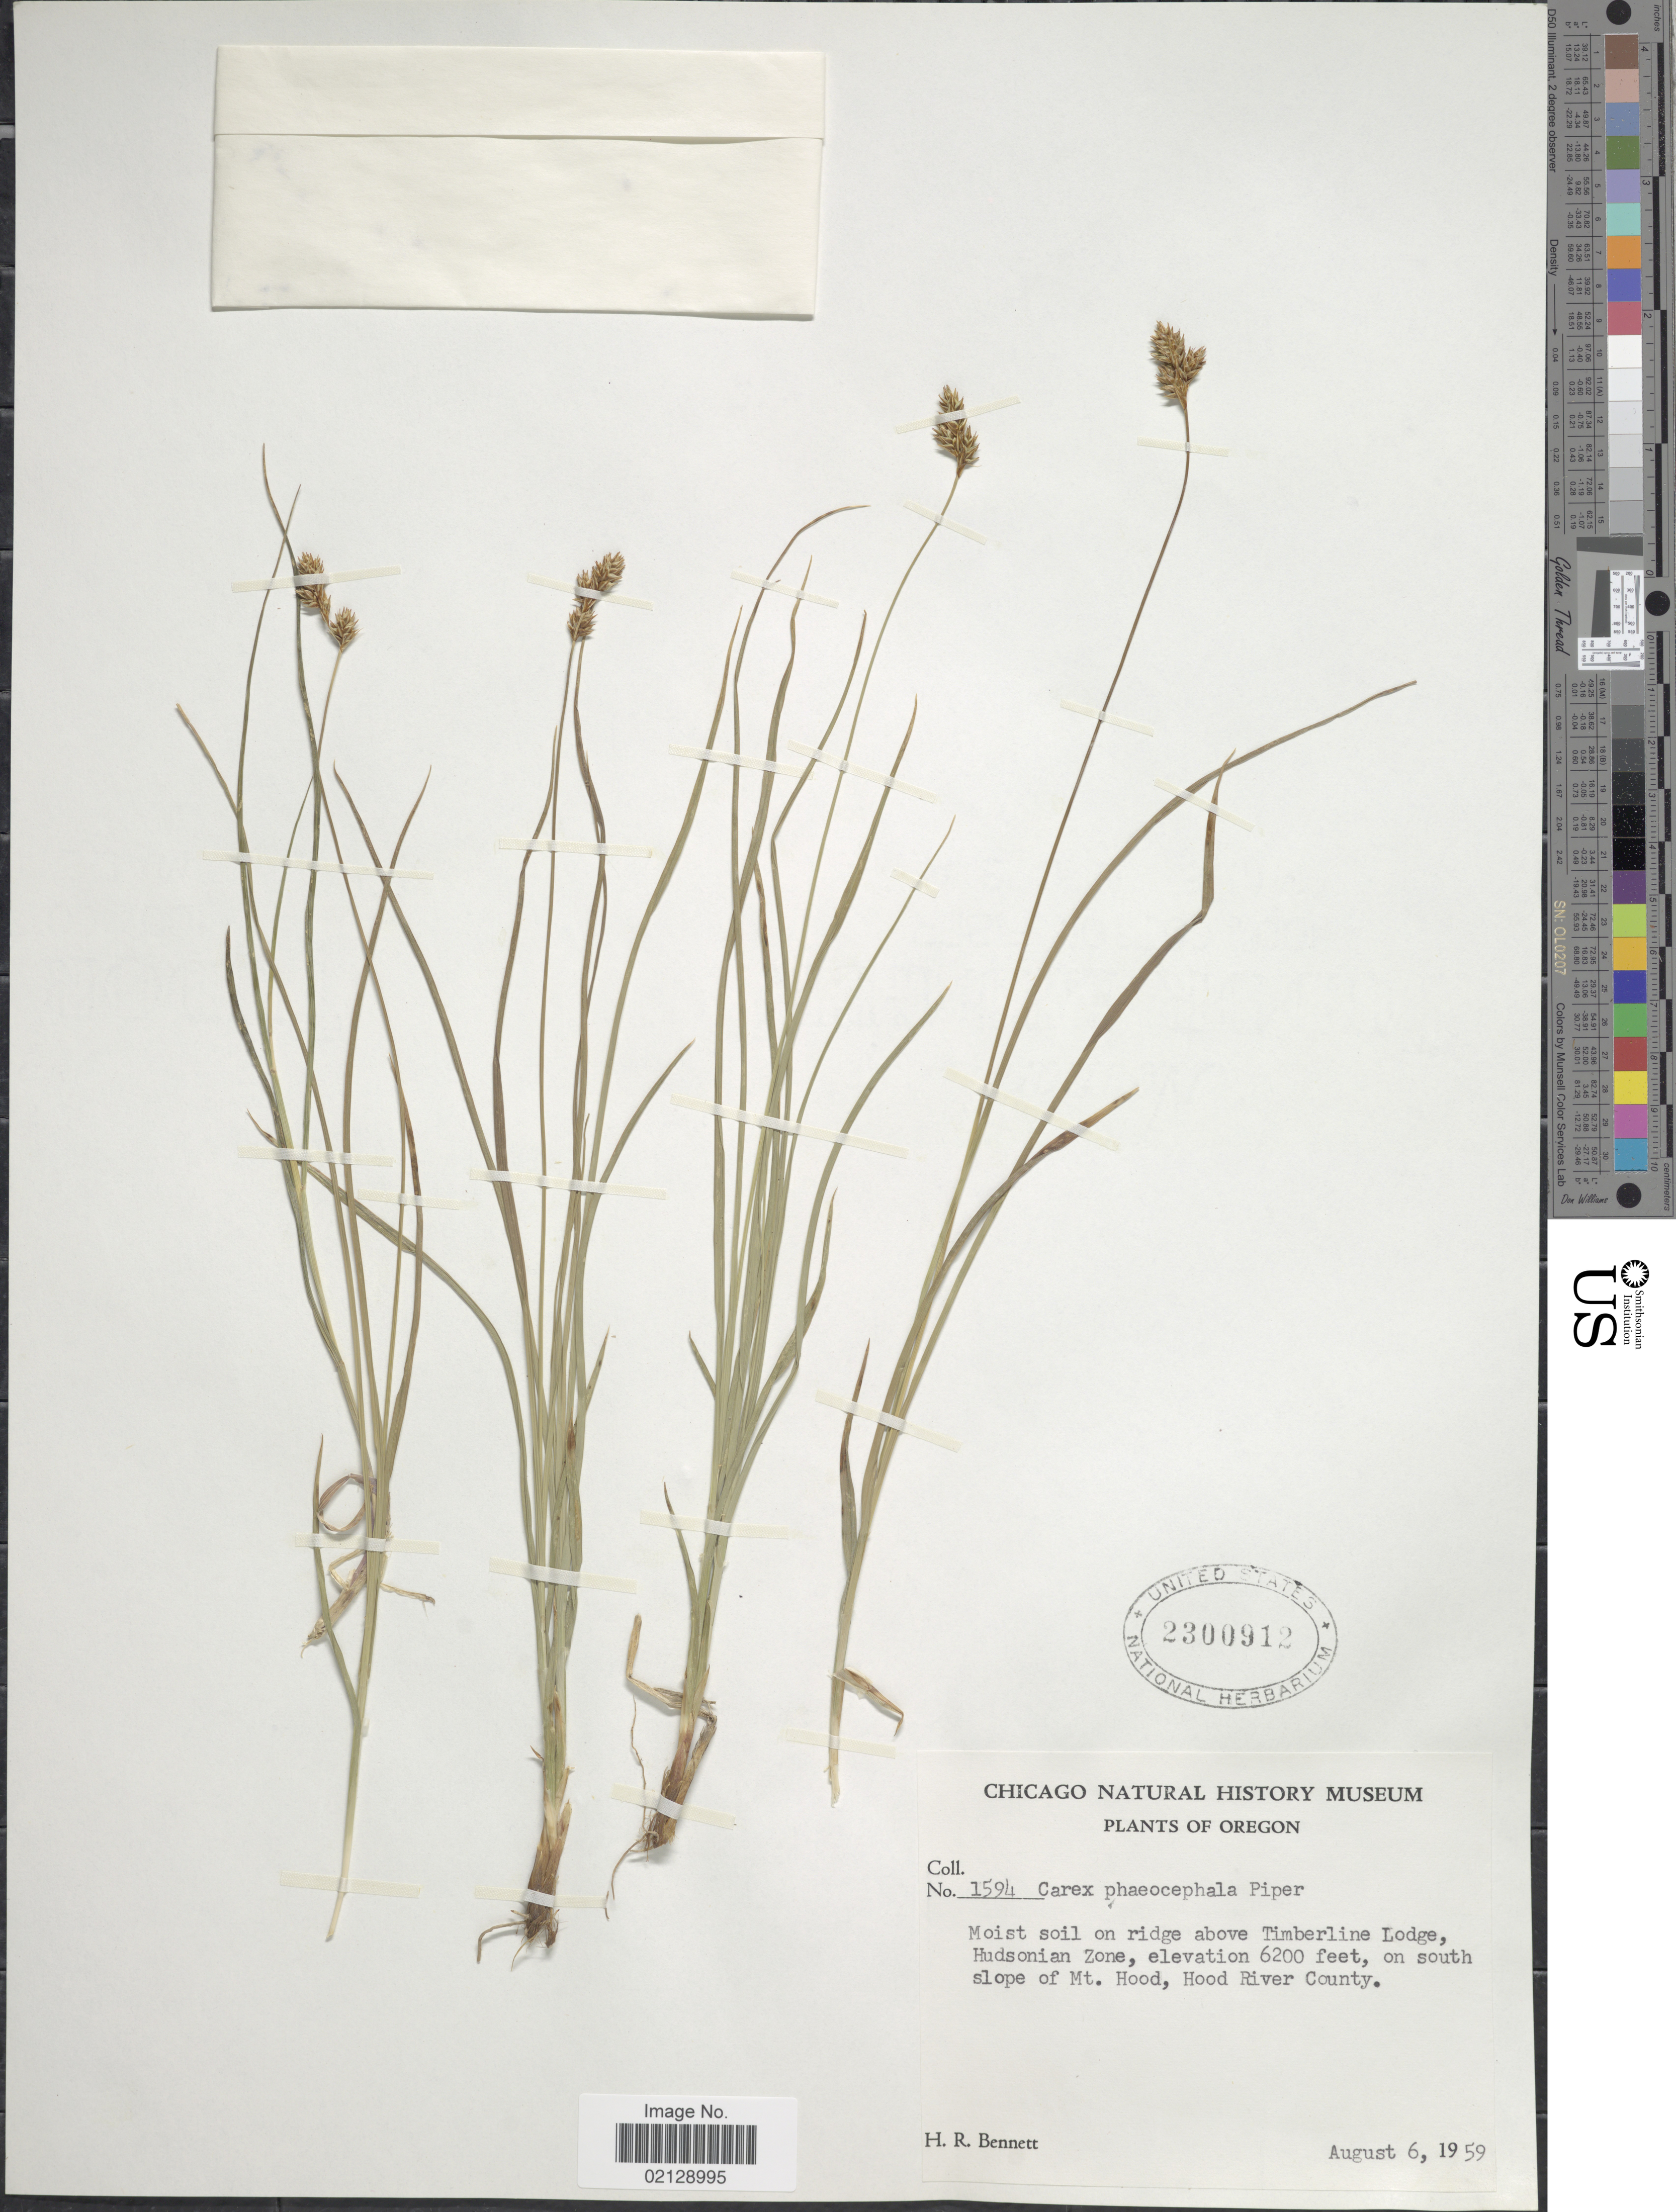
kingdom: Plantae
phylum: Tracheophyta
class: Liliopsida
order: Poales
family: Cyperaceae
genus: Carex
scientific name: Carex phaeocephala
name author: Piper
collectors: H. R. Bennett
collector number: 1594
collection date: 1959-08-06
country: United States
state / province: Oregon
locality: Moist soil on ridge above Timberline Lodge, Hudsonian Zone, on south slope of Mt. Hood, Hood River County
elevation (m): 1890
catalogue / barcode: US 2300912